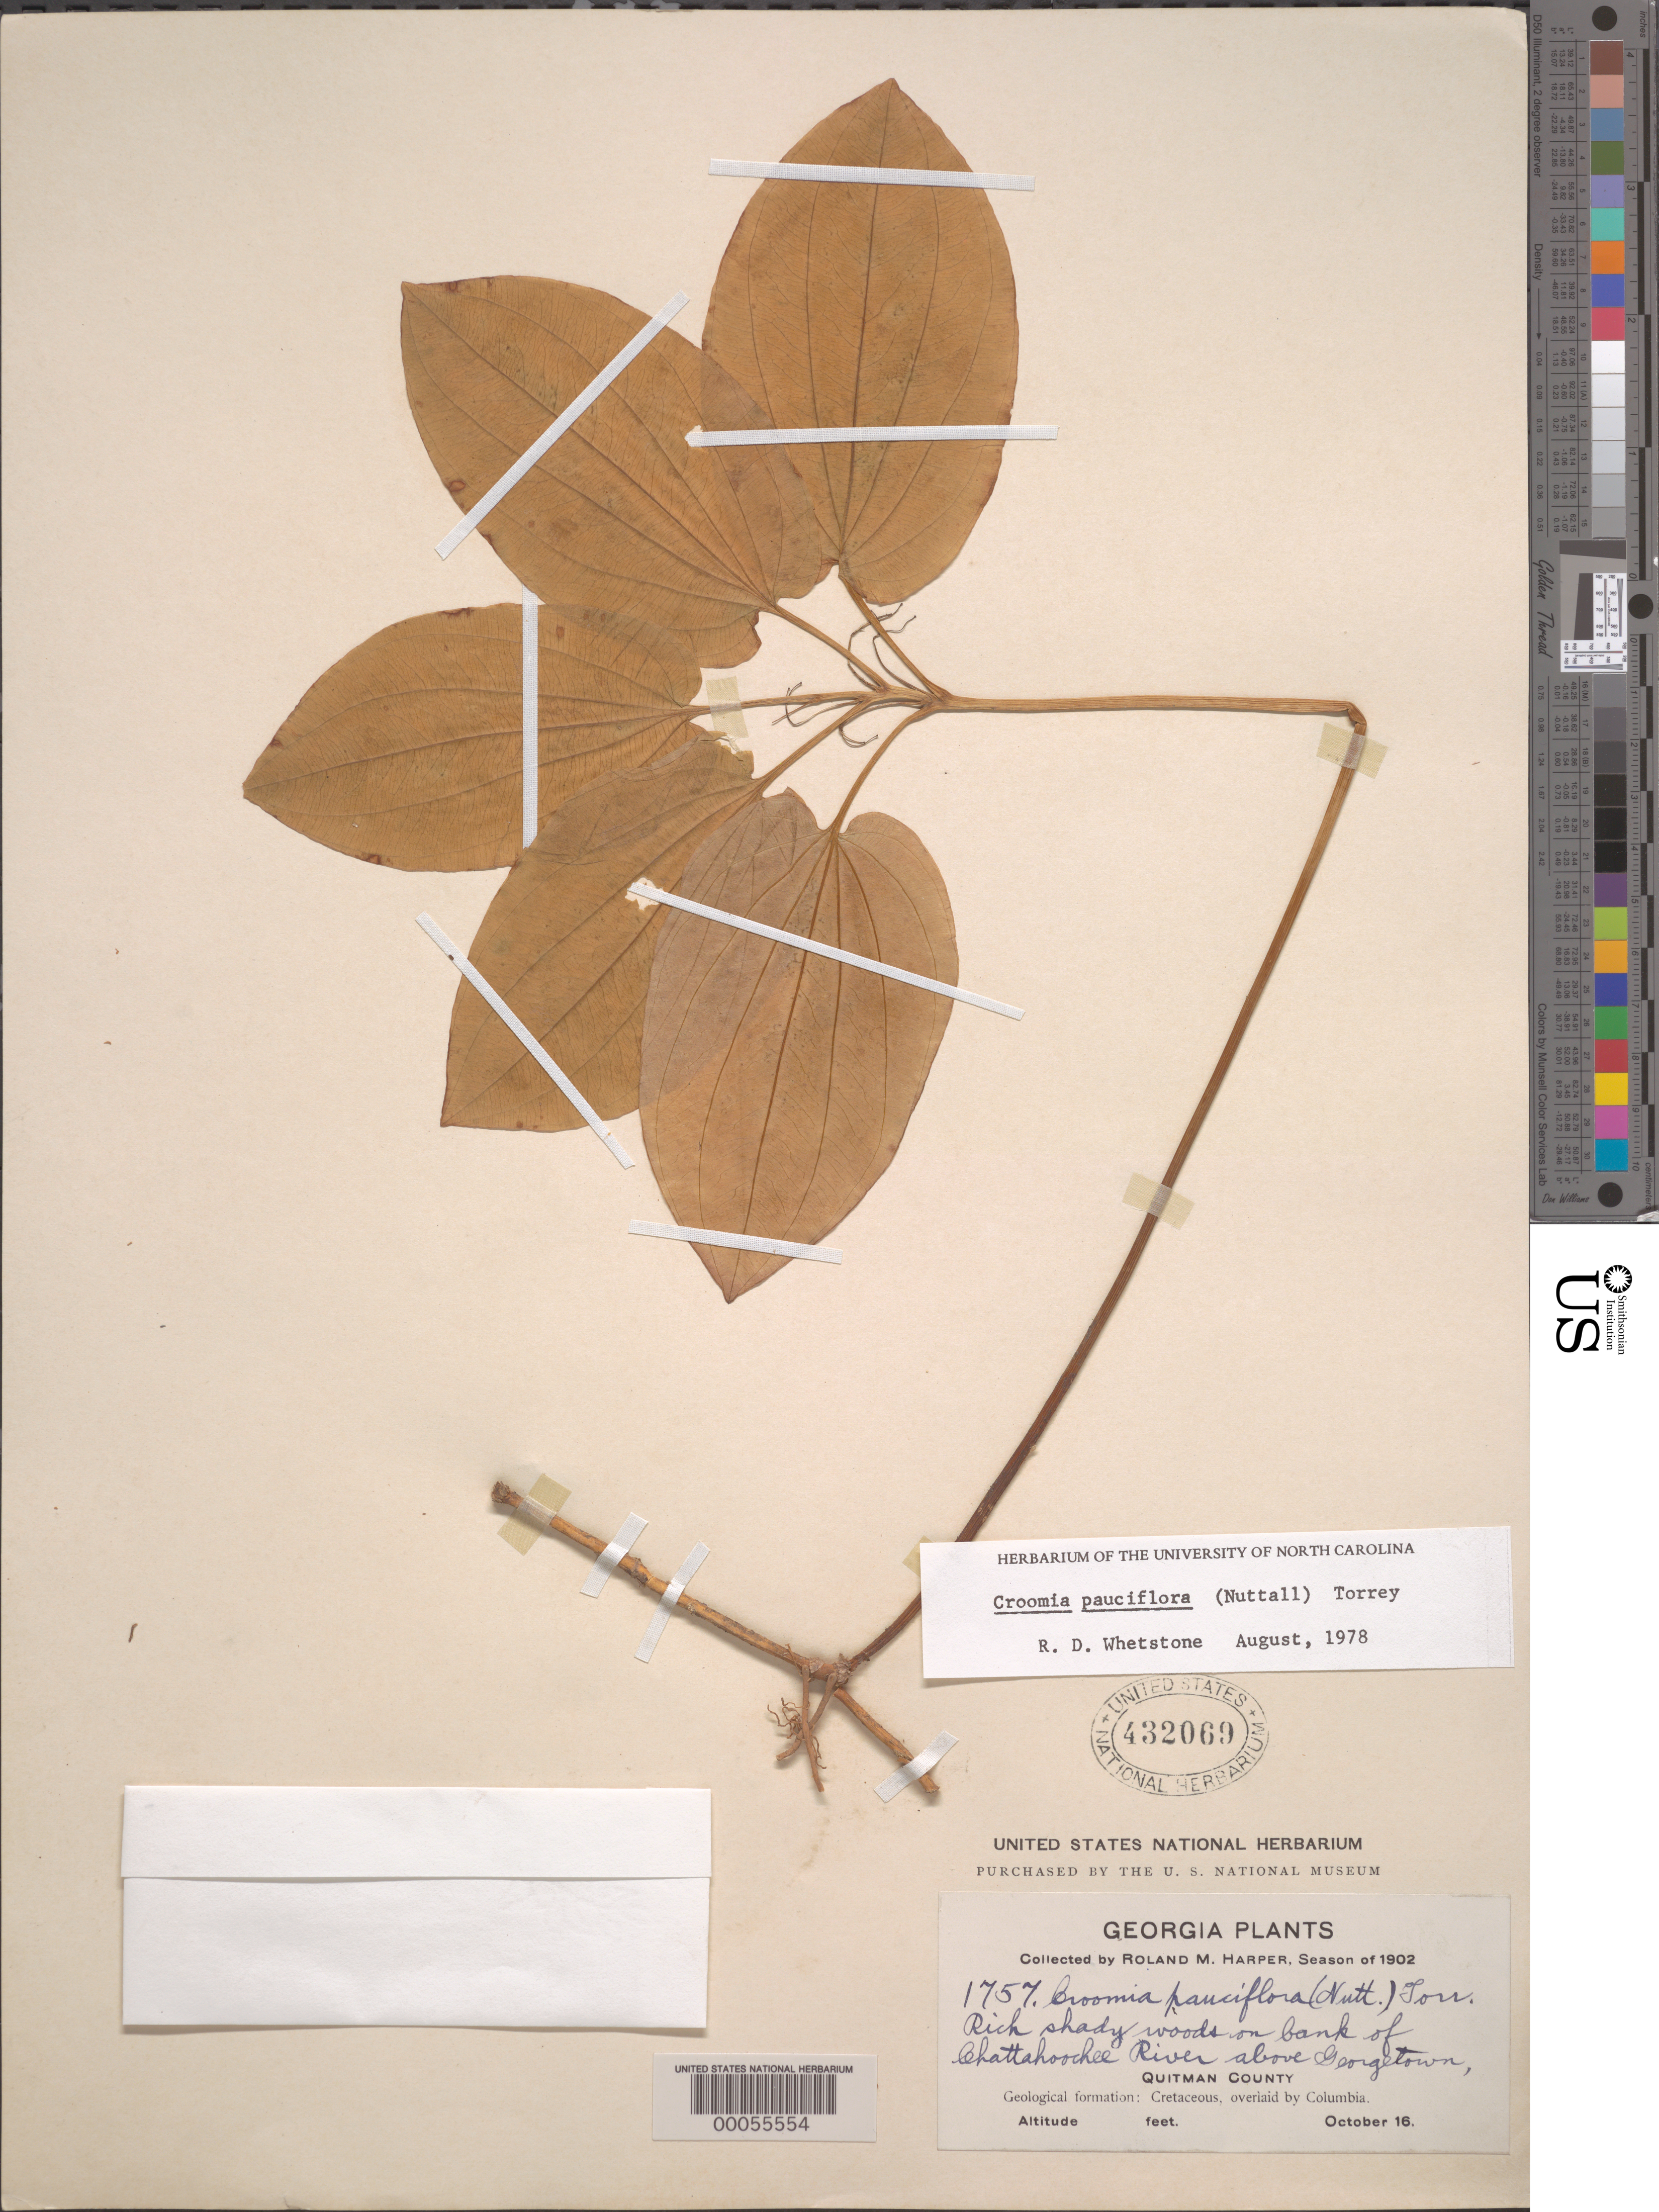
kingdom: Plantae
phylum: Tracheophyta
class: Liliopsida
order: Pandanales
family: Stemonaceae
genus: Croomia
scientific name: Croomia pauciflora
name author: (Nutt.) Torr.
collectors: R. M. Harper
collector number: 1757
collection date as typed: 16 Oct 1902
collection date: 1902-10-16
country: United States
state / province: Georgia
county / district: Quitman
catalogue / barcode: US 432069